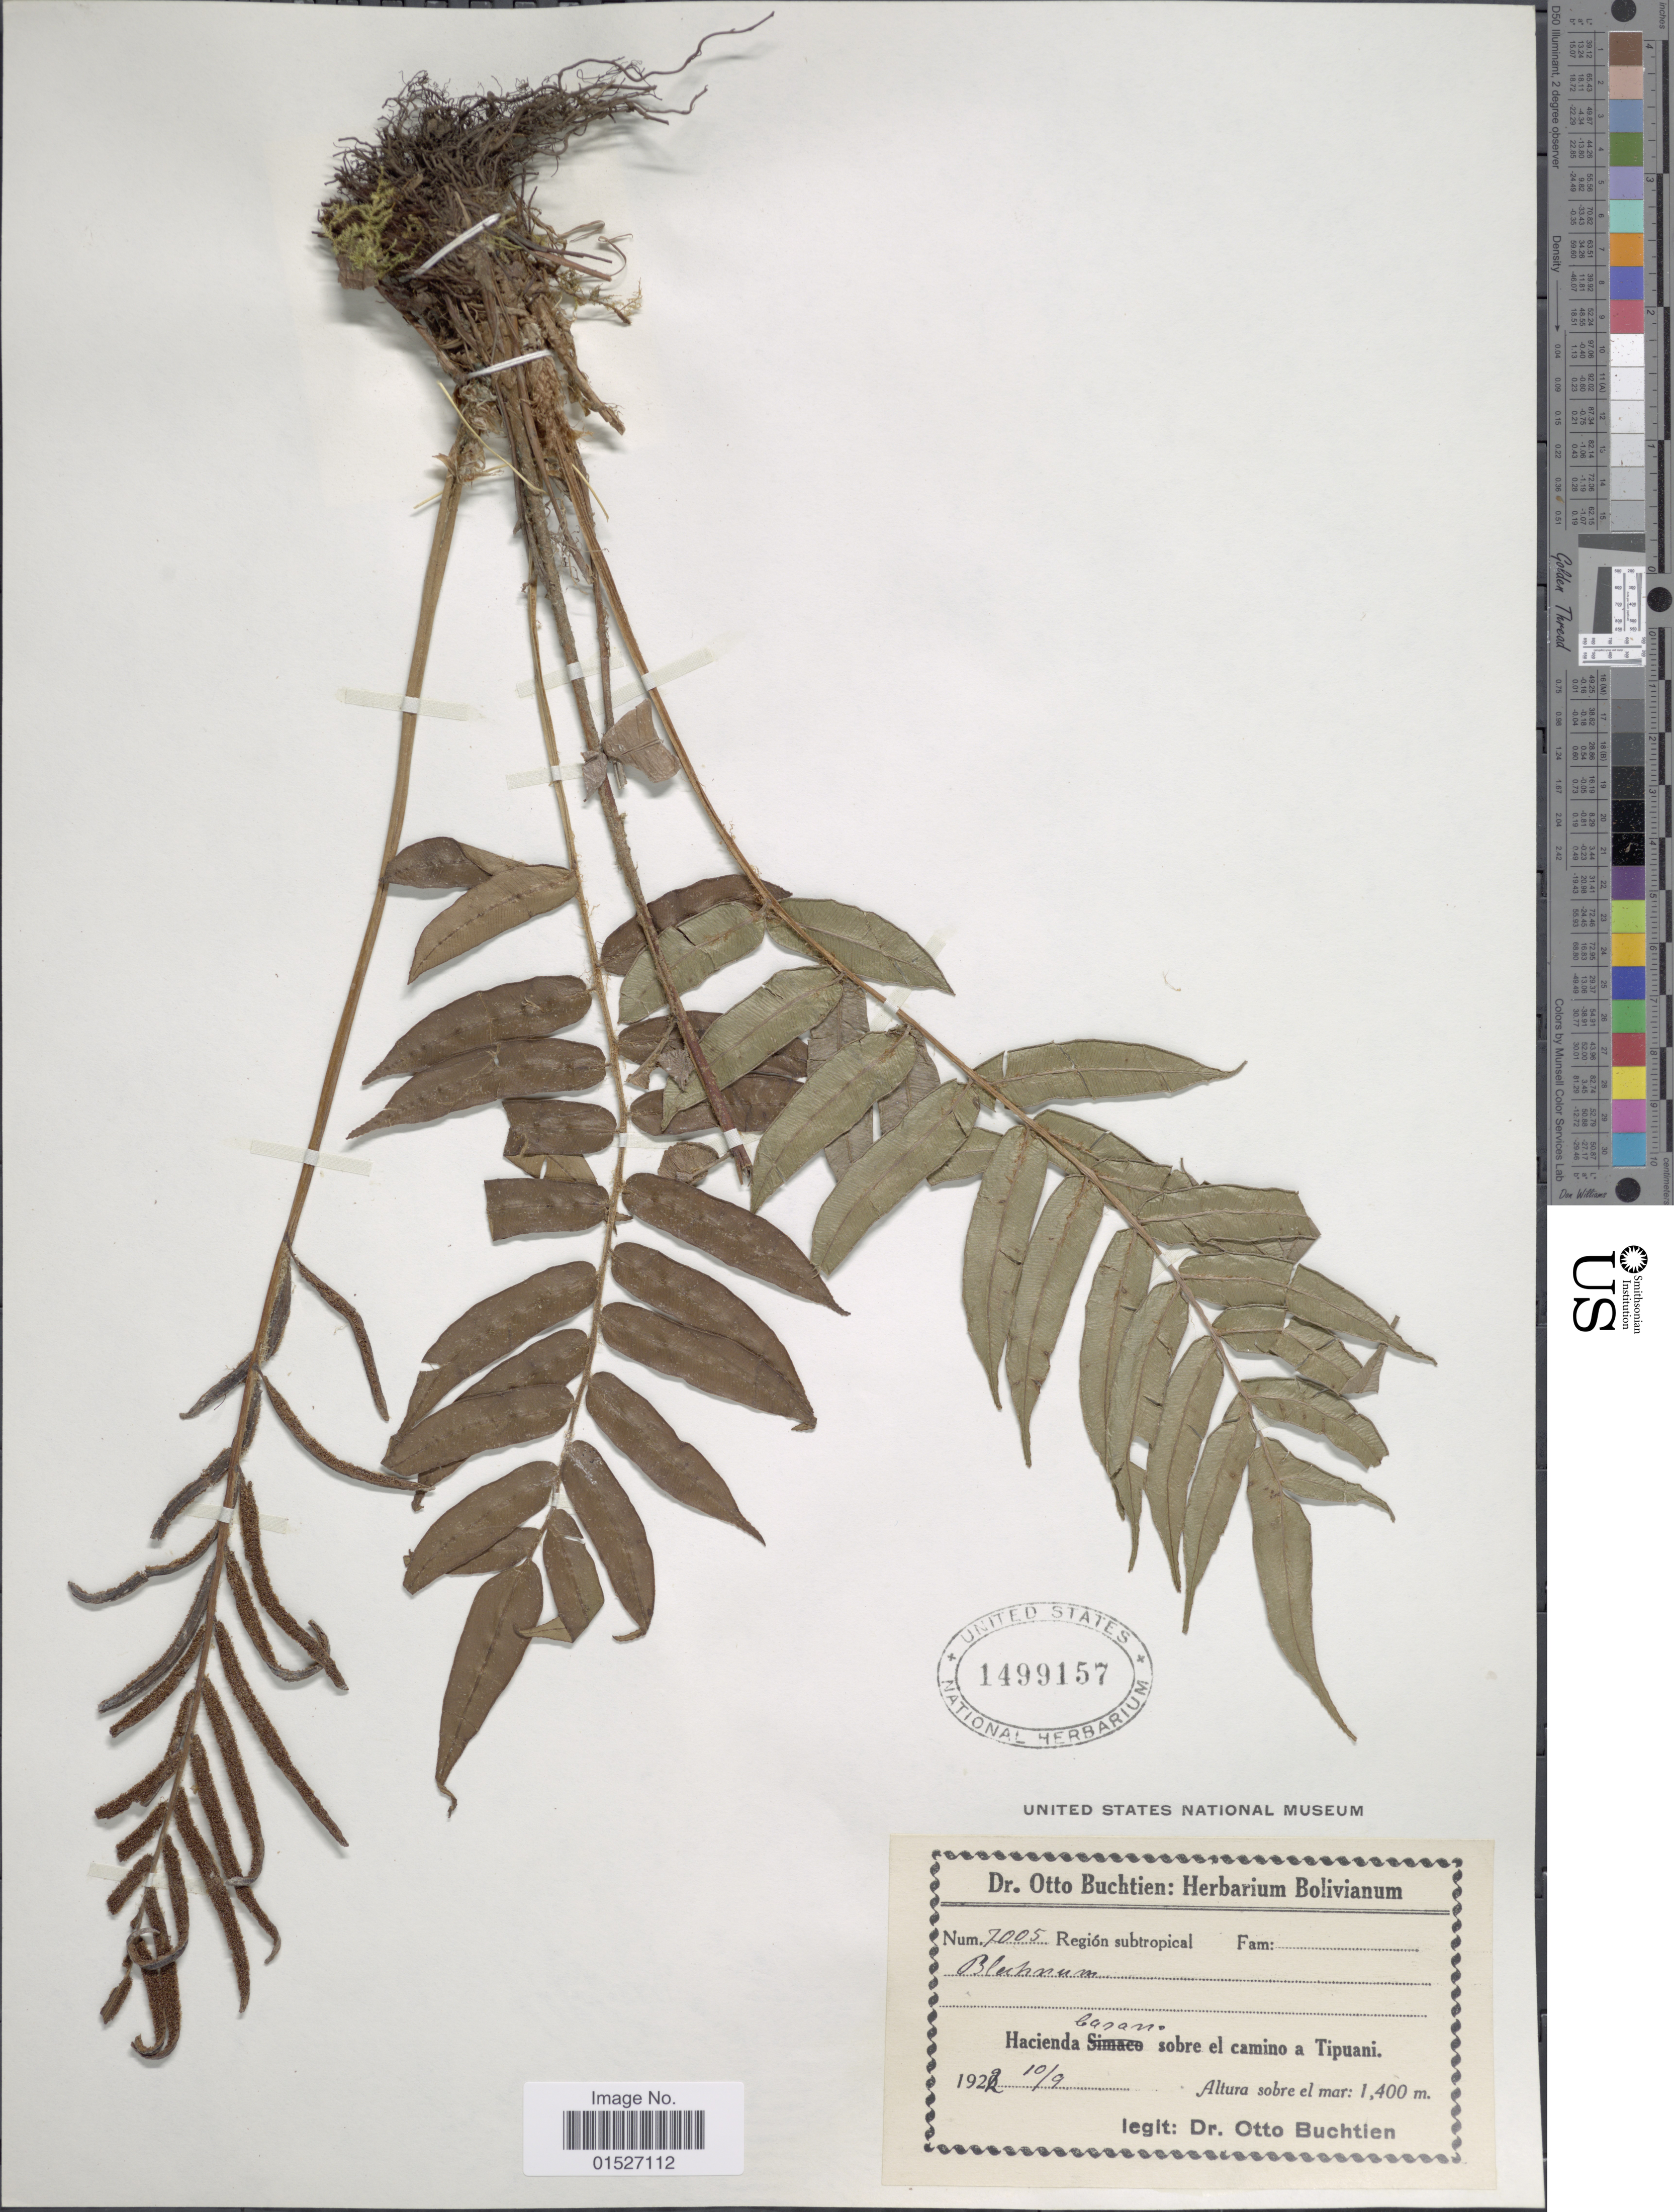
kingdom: Plantae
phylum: Tracheophyta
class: Polypodiopsida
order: Polypodiales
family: Blechnaceae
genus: Blechnum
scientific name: Blechnum sp.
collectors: O. Buchtien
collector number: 7005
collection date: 1922-09-10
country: Bolivia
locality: Region subtropical, Haciendo Canano sobre el camino a Tipuani.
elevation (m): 1400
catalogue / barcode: US 1499157